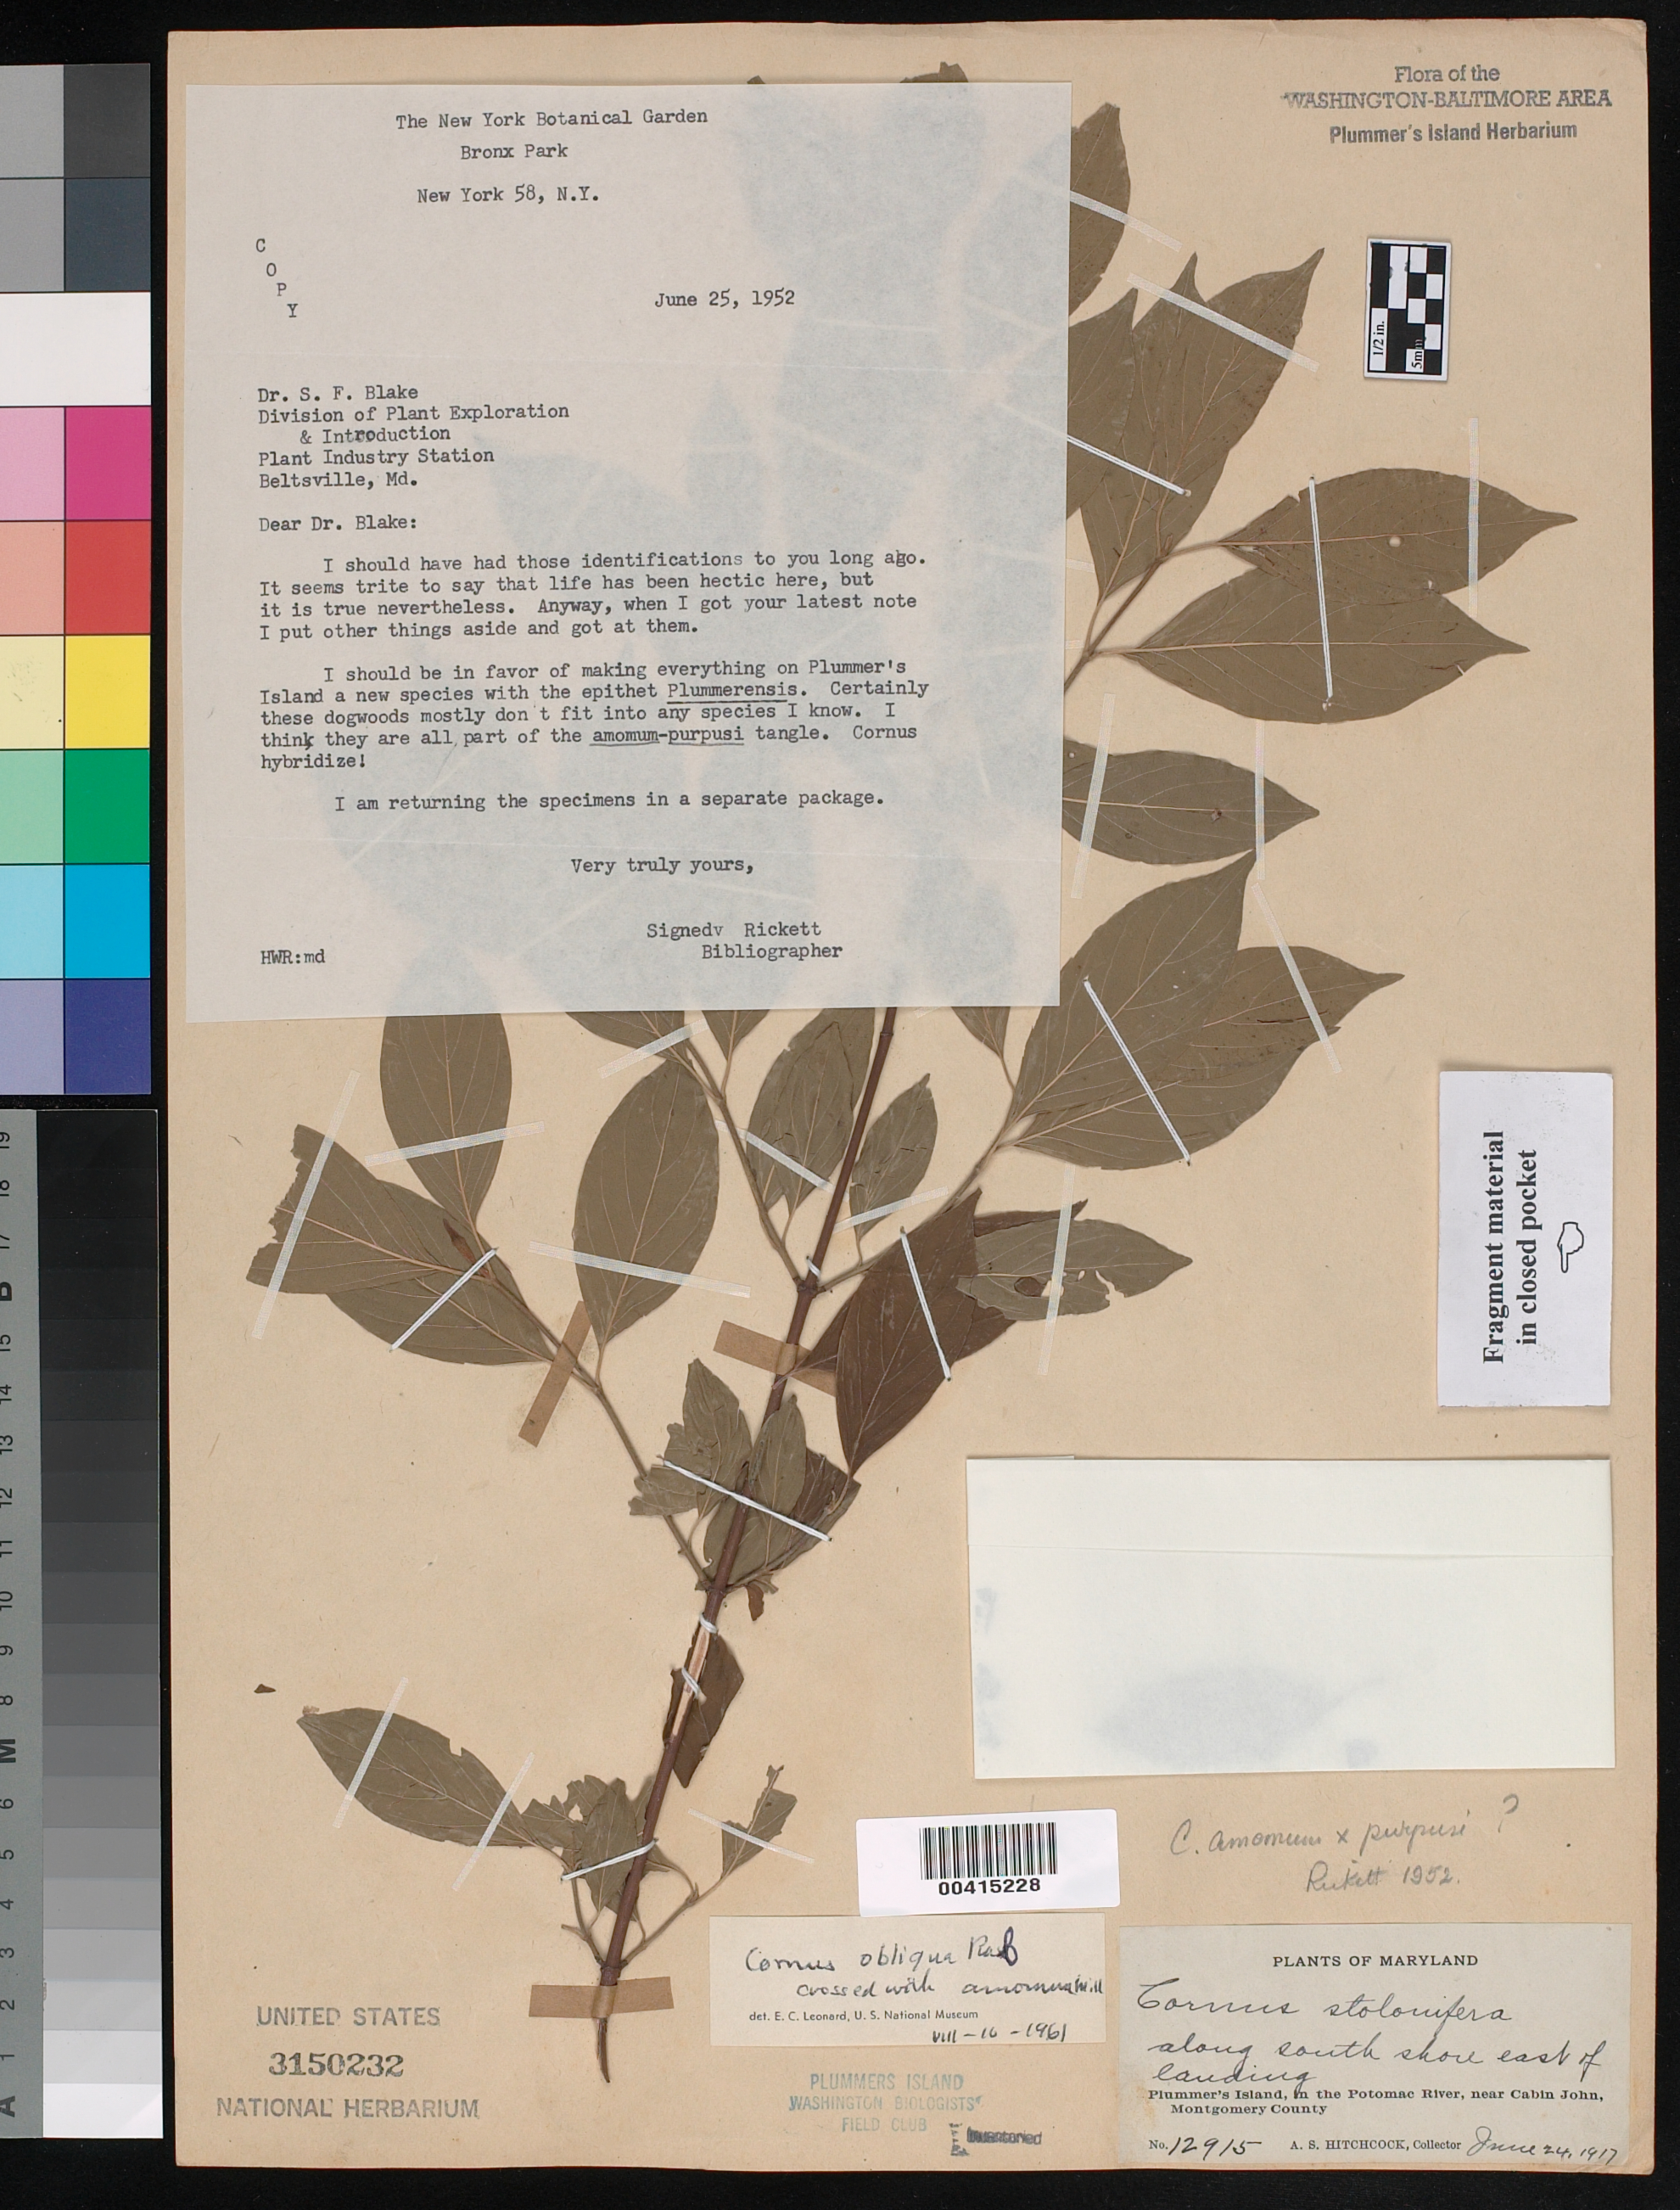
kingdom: Plantae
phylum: Tracheophyta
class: Magnoliopsida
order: Cornales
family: Cornaceae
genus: Cornus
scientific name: Cornus amomum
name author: Mill.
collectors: A. S. Hitchcock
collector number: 12915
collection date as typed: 24 Jun 1917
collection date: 1917-06-24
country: United States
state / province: Maryland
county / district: Montgomery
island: Plummers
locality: Plummer's Island; along south shore east of landing C. & O. Canal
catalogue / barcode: US 3150232